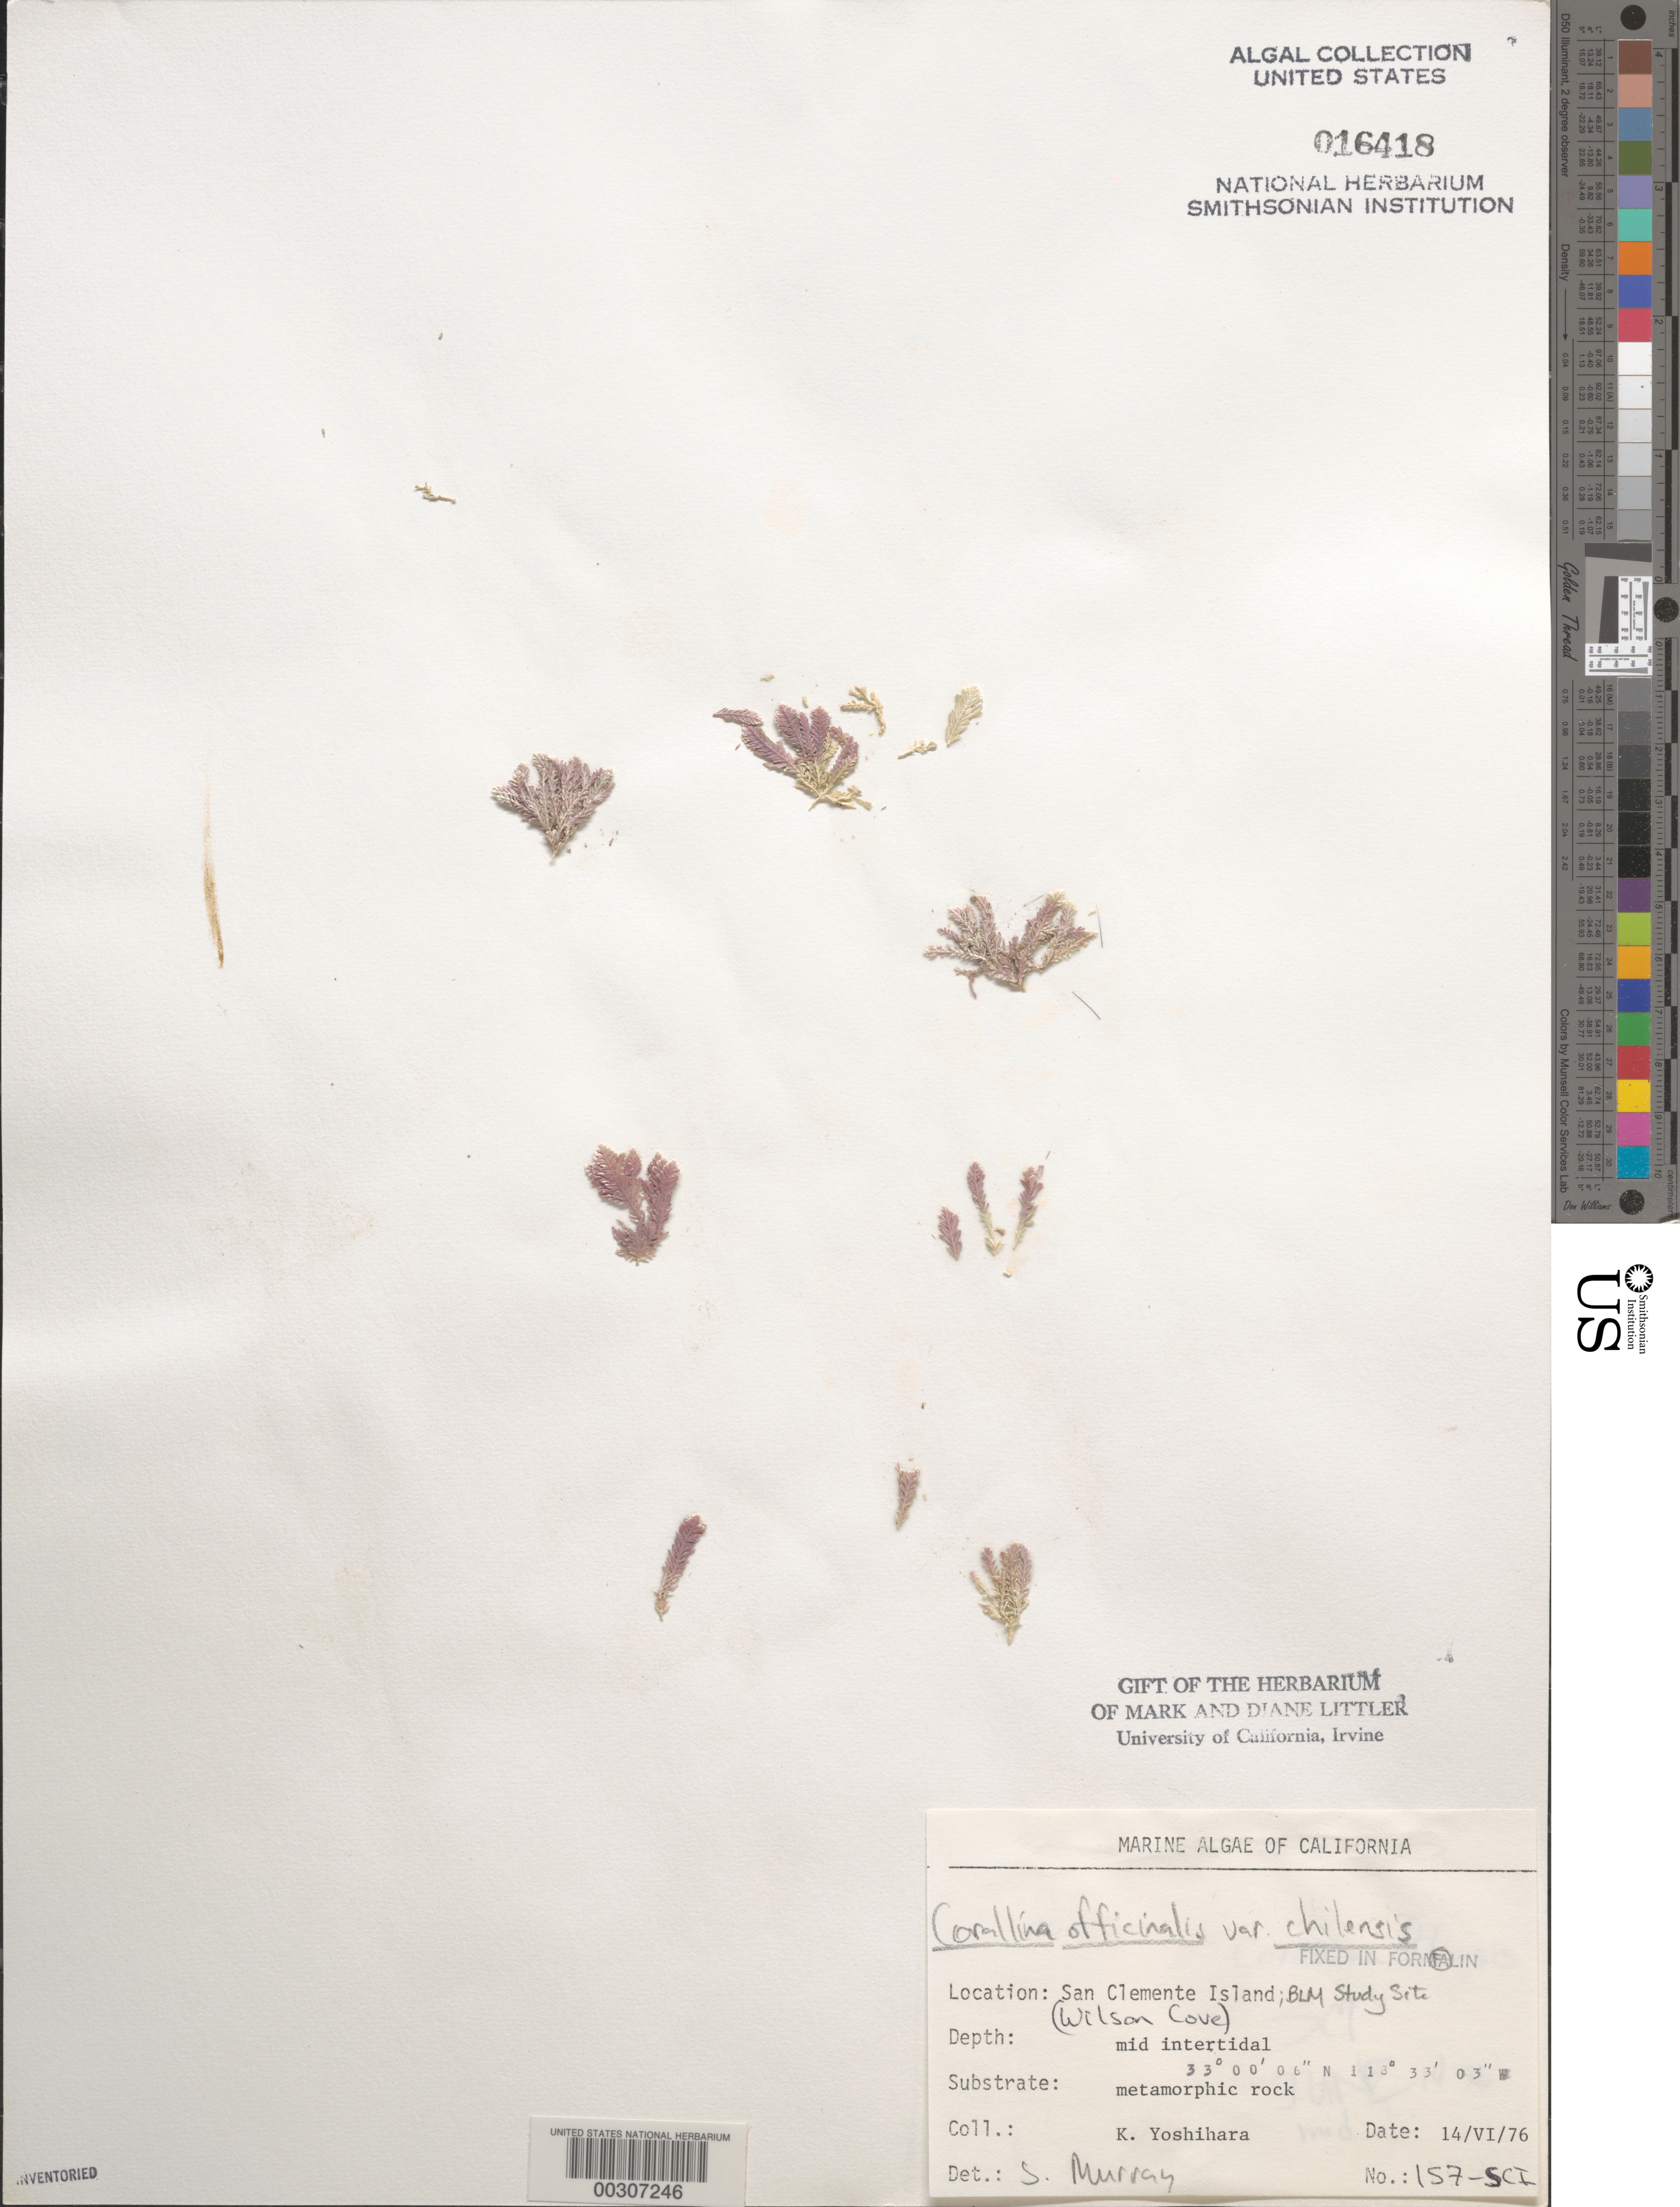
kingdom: Plantae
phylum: Rhodophyta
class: Florideophyceae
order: Corallinales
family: Corallinaceae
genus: Corallina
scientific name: Corallina officinalis var. chilensis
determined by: Murray, S. N.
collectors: K. Yoshihara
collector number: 157-sci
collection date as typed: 14 Jun 1976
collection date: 1976-06-14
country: United States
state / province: California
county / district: Los Angeles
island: San Clemente Island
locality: Wilson Cove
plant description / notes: BLM-SOCALBIGHT Rocky Intertidal Survey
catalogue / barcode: US 16418